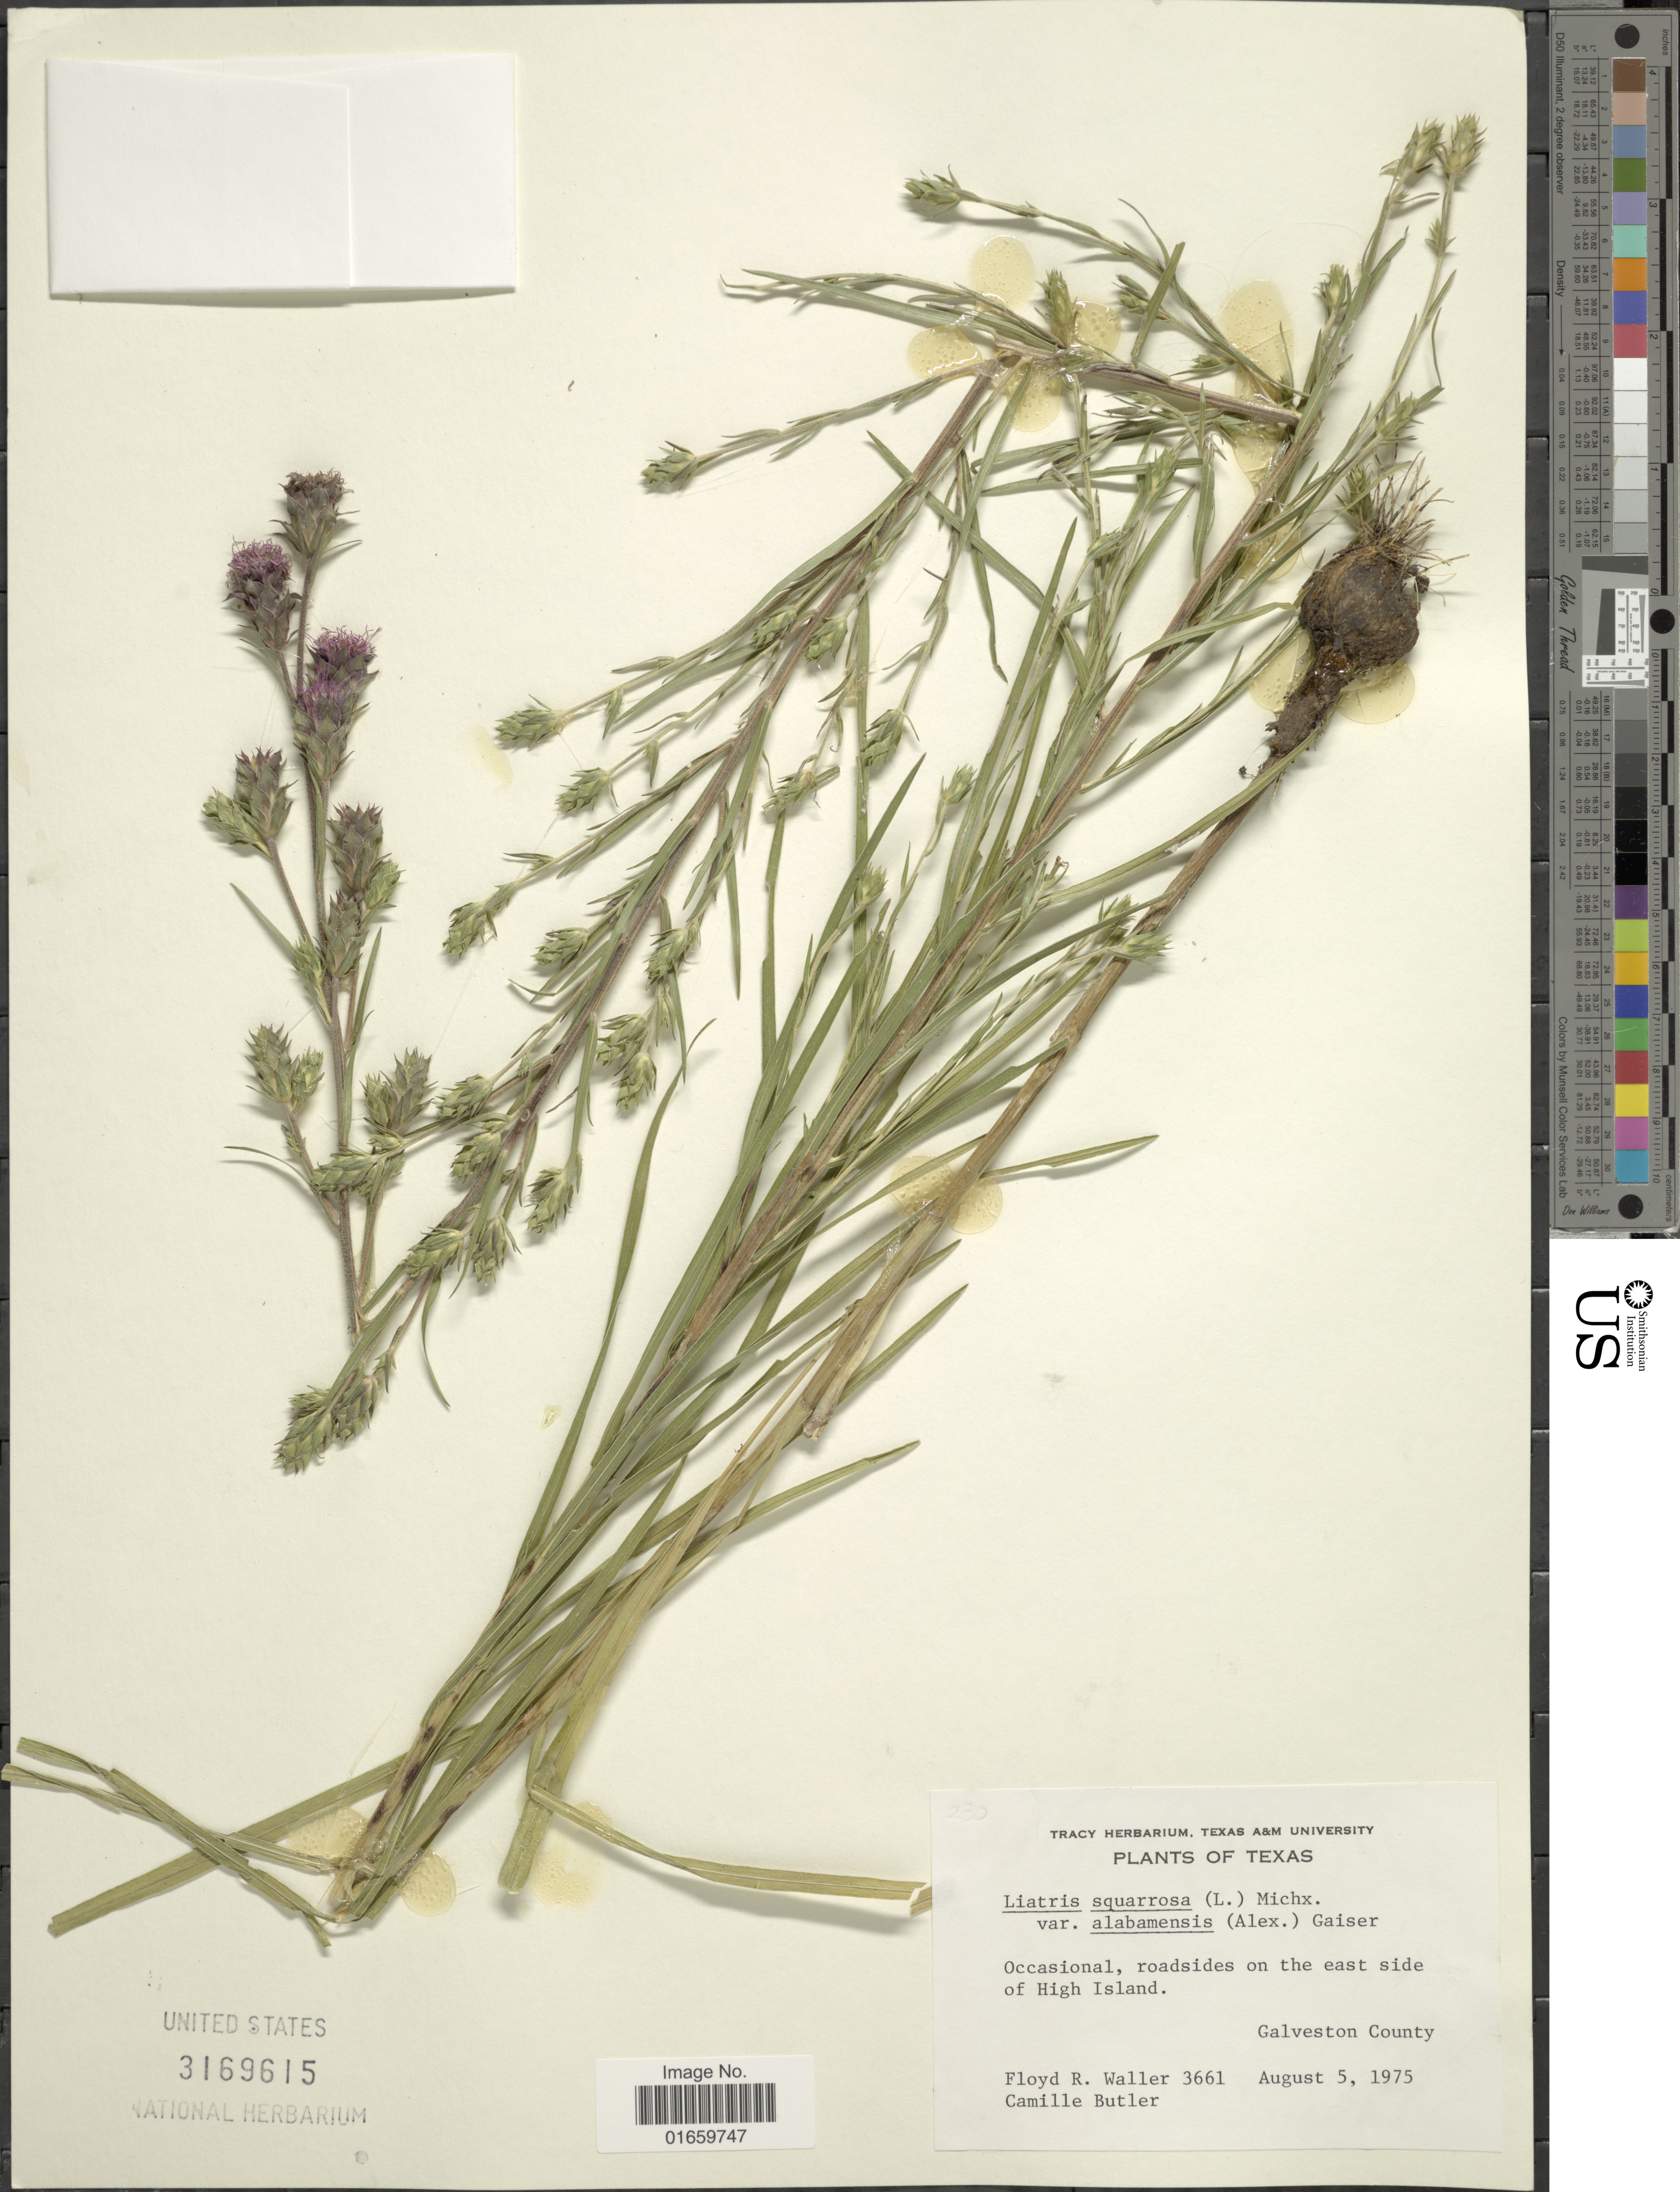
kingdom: Plantae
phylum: Tracheophyta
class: Magnoliopsida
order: Asterales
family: Asteraceae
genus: Liatris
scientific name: Liatris squarrosa var. alabamensis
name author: (Alexander) Gaiser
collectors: F. R. Waller & C. Butler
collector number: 3661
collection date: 1975-08-05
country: United States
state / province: Texas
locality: Occasional, roadsides on the east side of High Island, Galveston County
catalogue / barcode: US 3169615